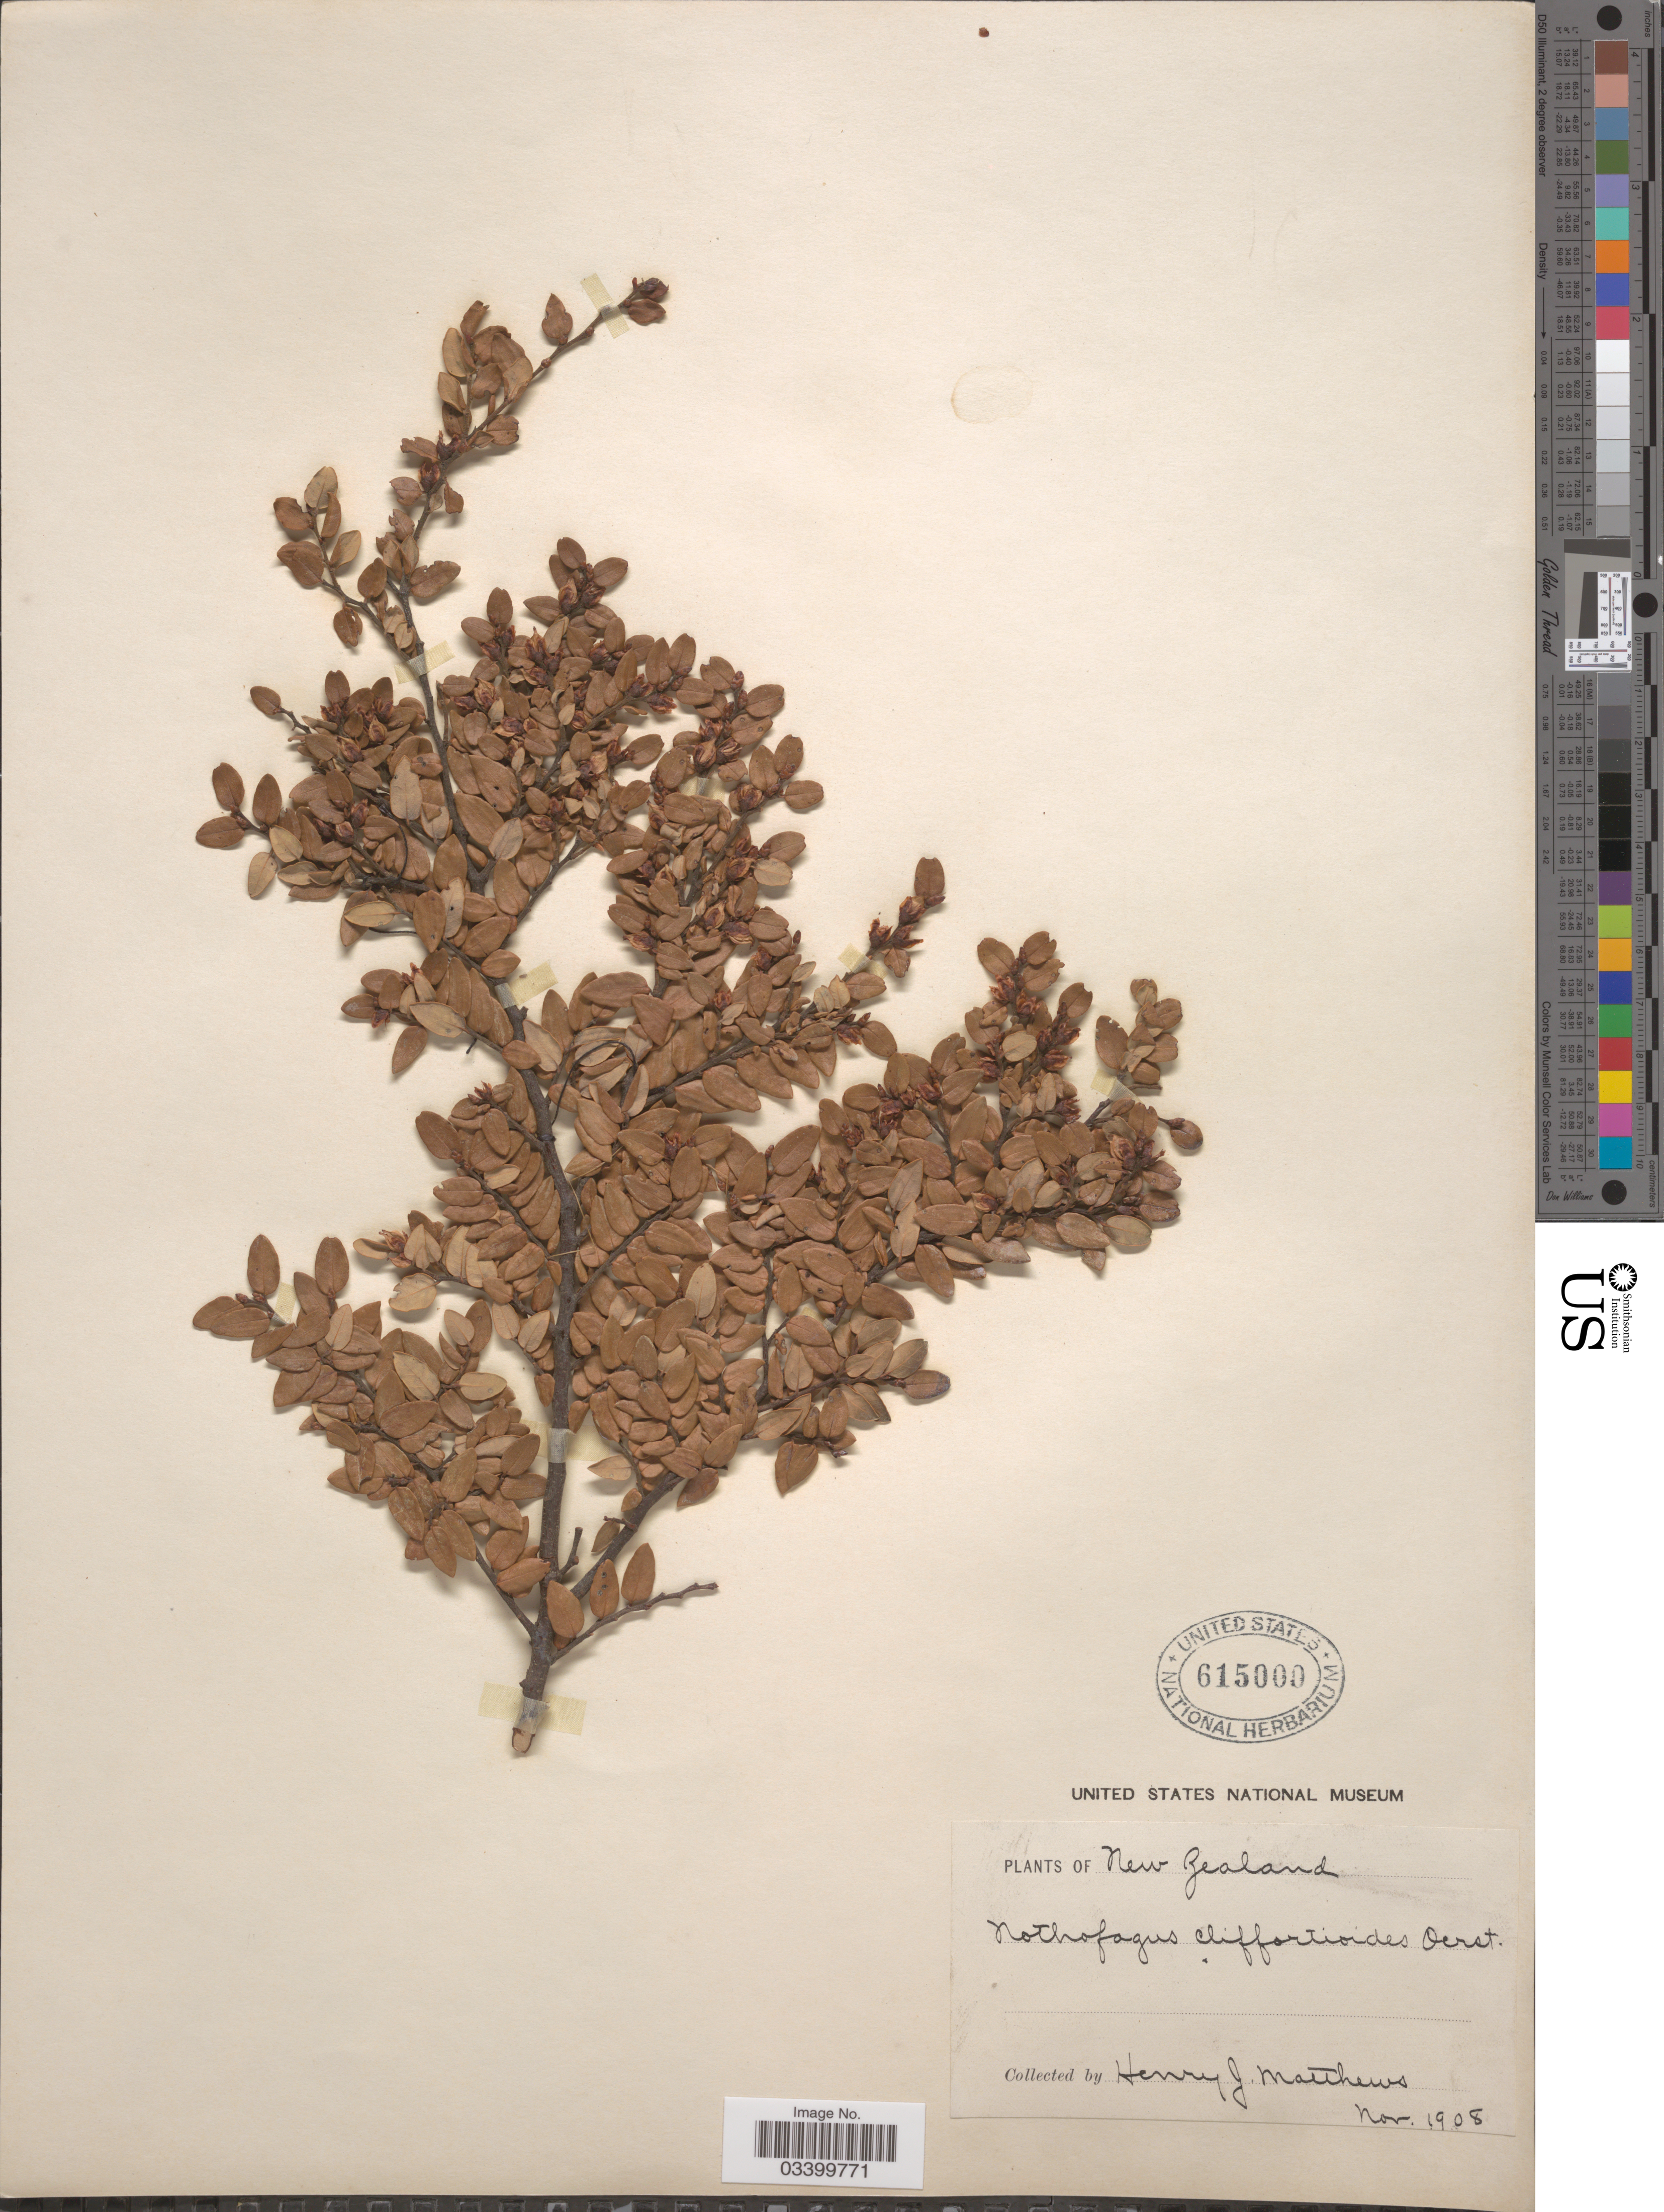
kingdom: Plantae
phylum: Tracheophyta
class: Magnoliopsida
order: Fagales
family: Nothofagaceae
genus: Nothofagus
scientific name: Nothofagus cliffortioides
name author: (Hook. f.) Oerst.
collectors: H. J. Matthews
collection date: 1908-11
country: New Zealand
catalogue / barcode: US 615000